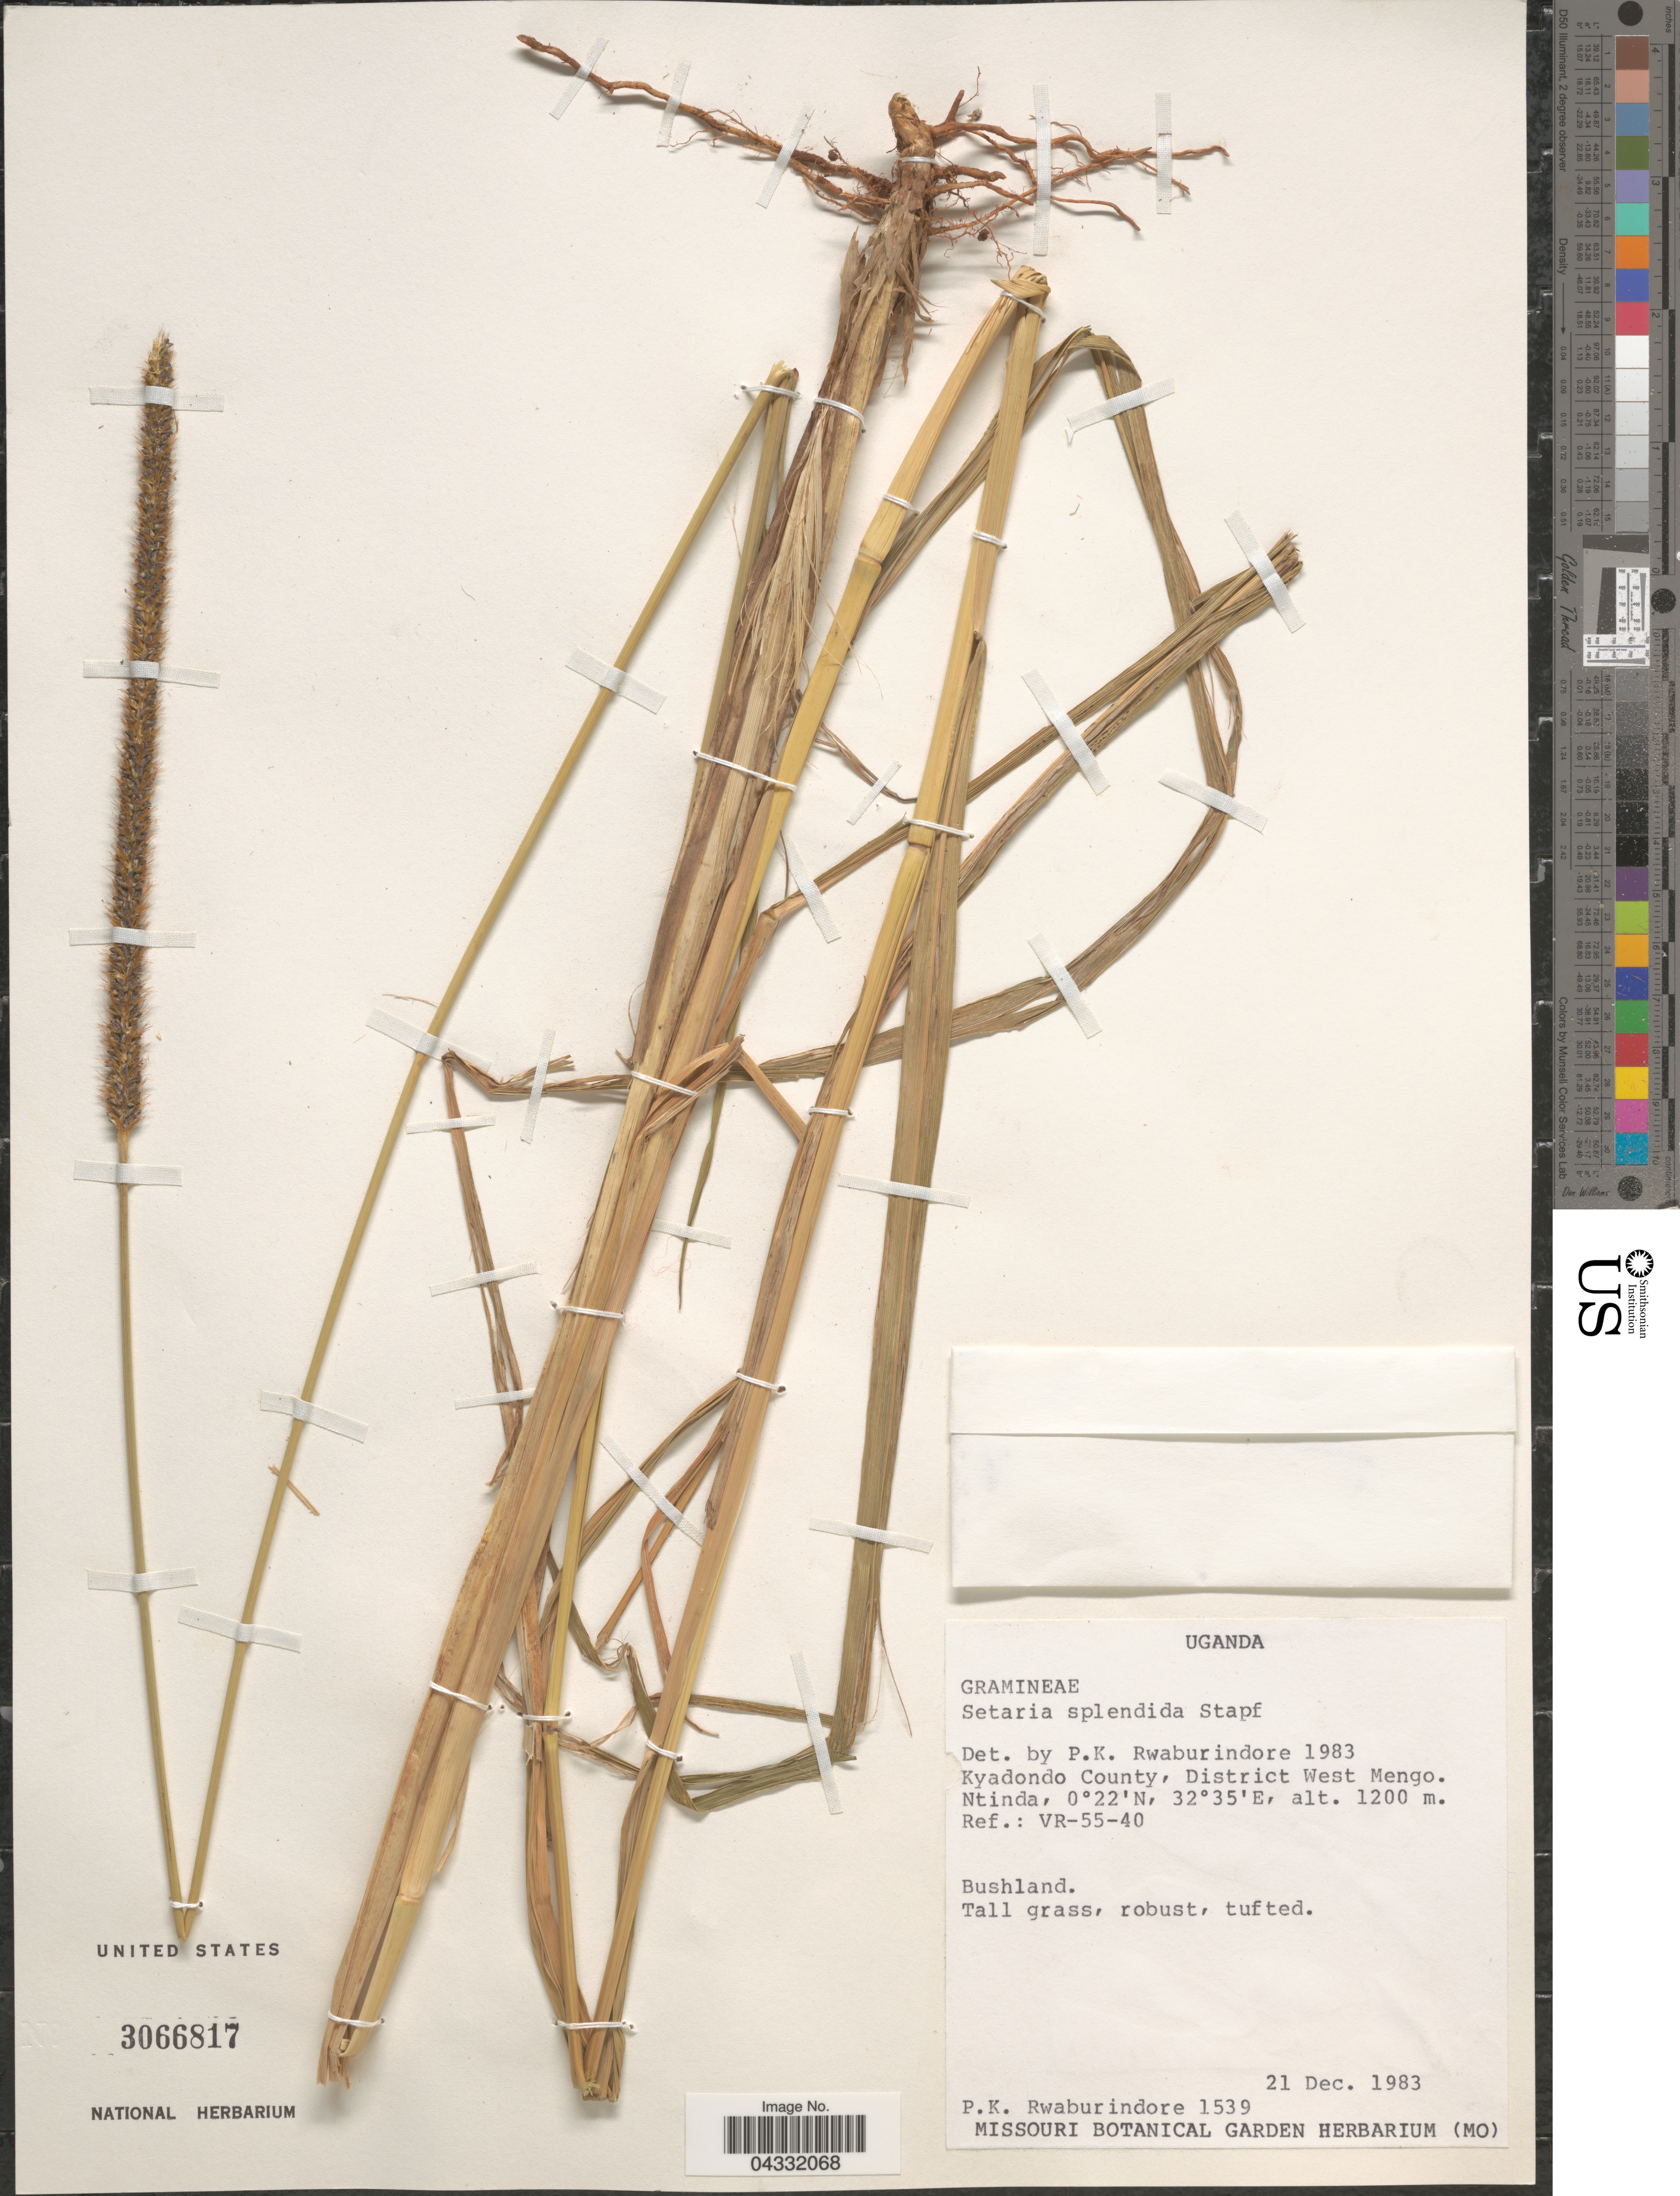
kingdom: Plantae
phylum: Tracheophyta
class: Liliopsida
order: Poales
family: Poaceae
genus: Setaria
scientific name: Setaria sphacelata var. splendida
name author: (Stapf) Clayton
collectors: P. Rwaburindore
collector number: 1539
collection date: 1983-12-21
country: Uganda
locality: Kyadondo County, District West Mengo. Ntinda. Ref.: VR-55-40.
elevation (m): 1200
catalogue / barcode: US 3066817